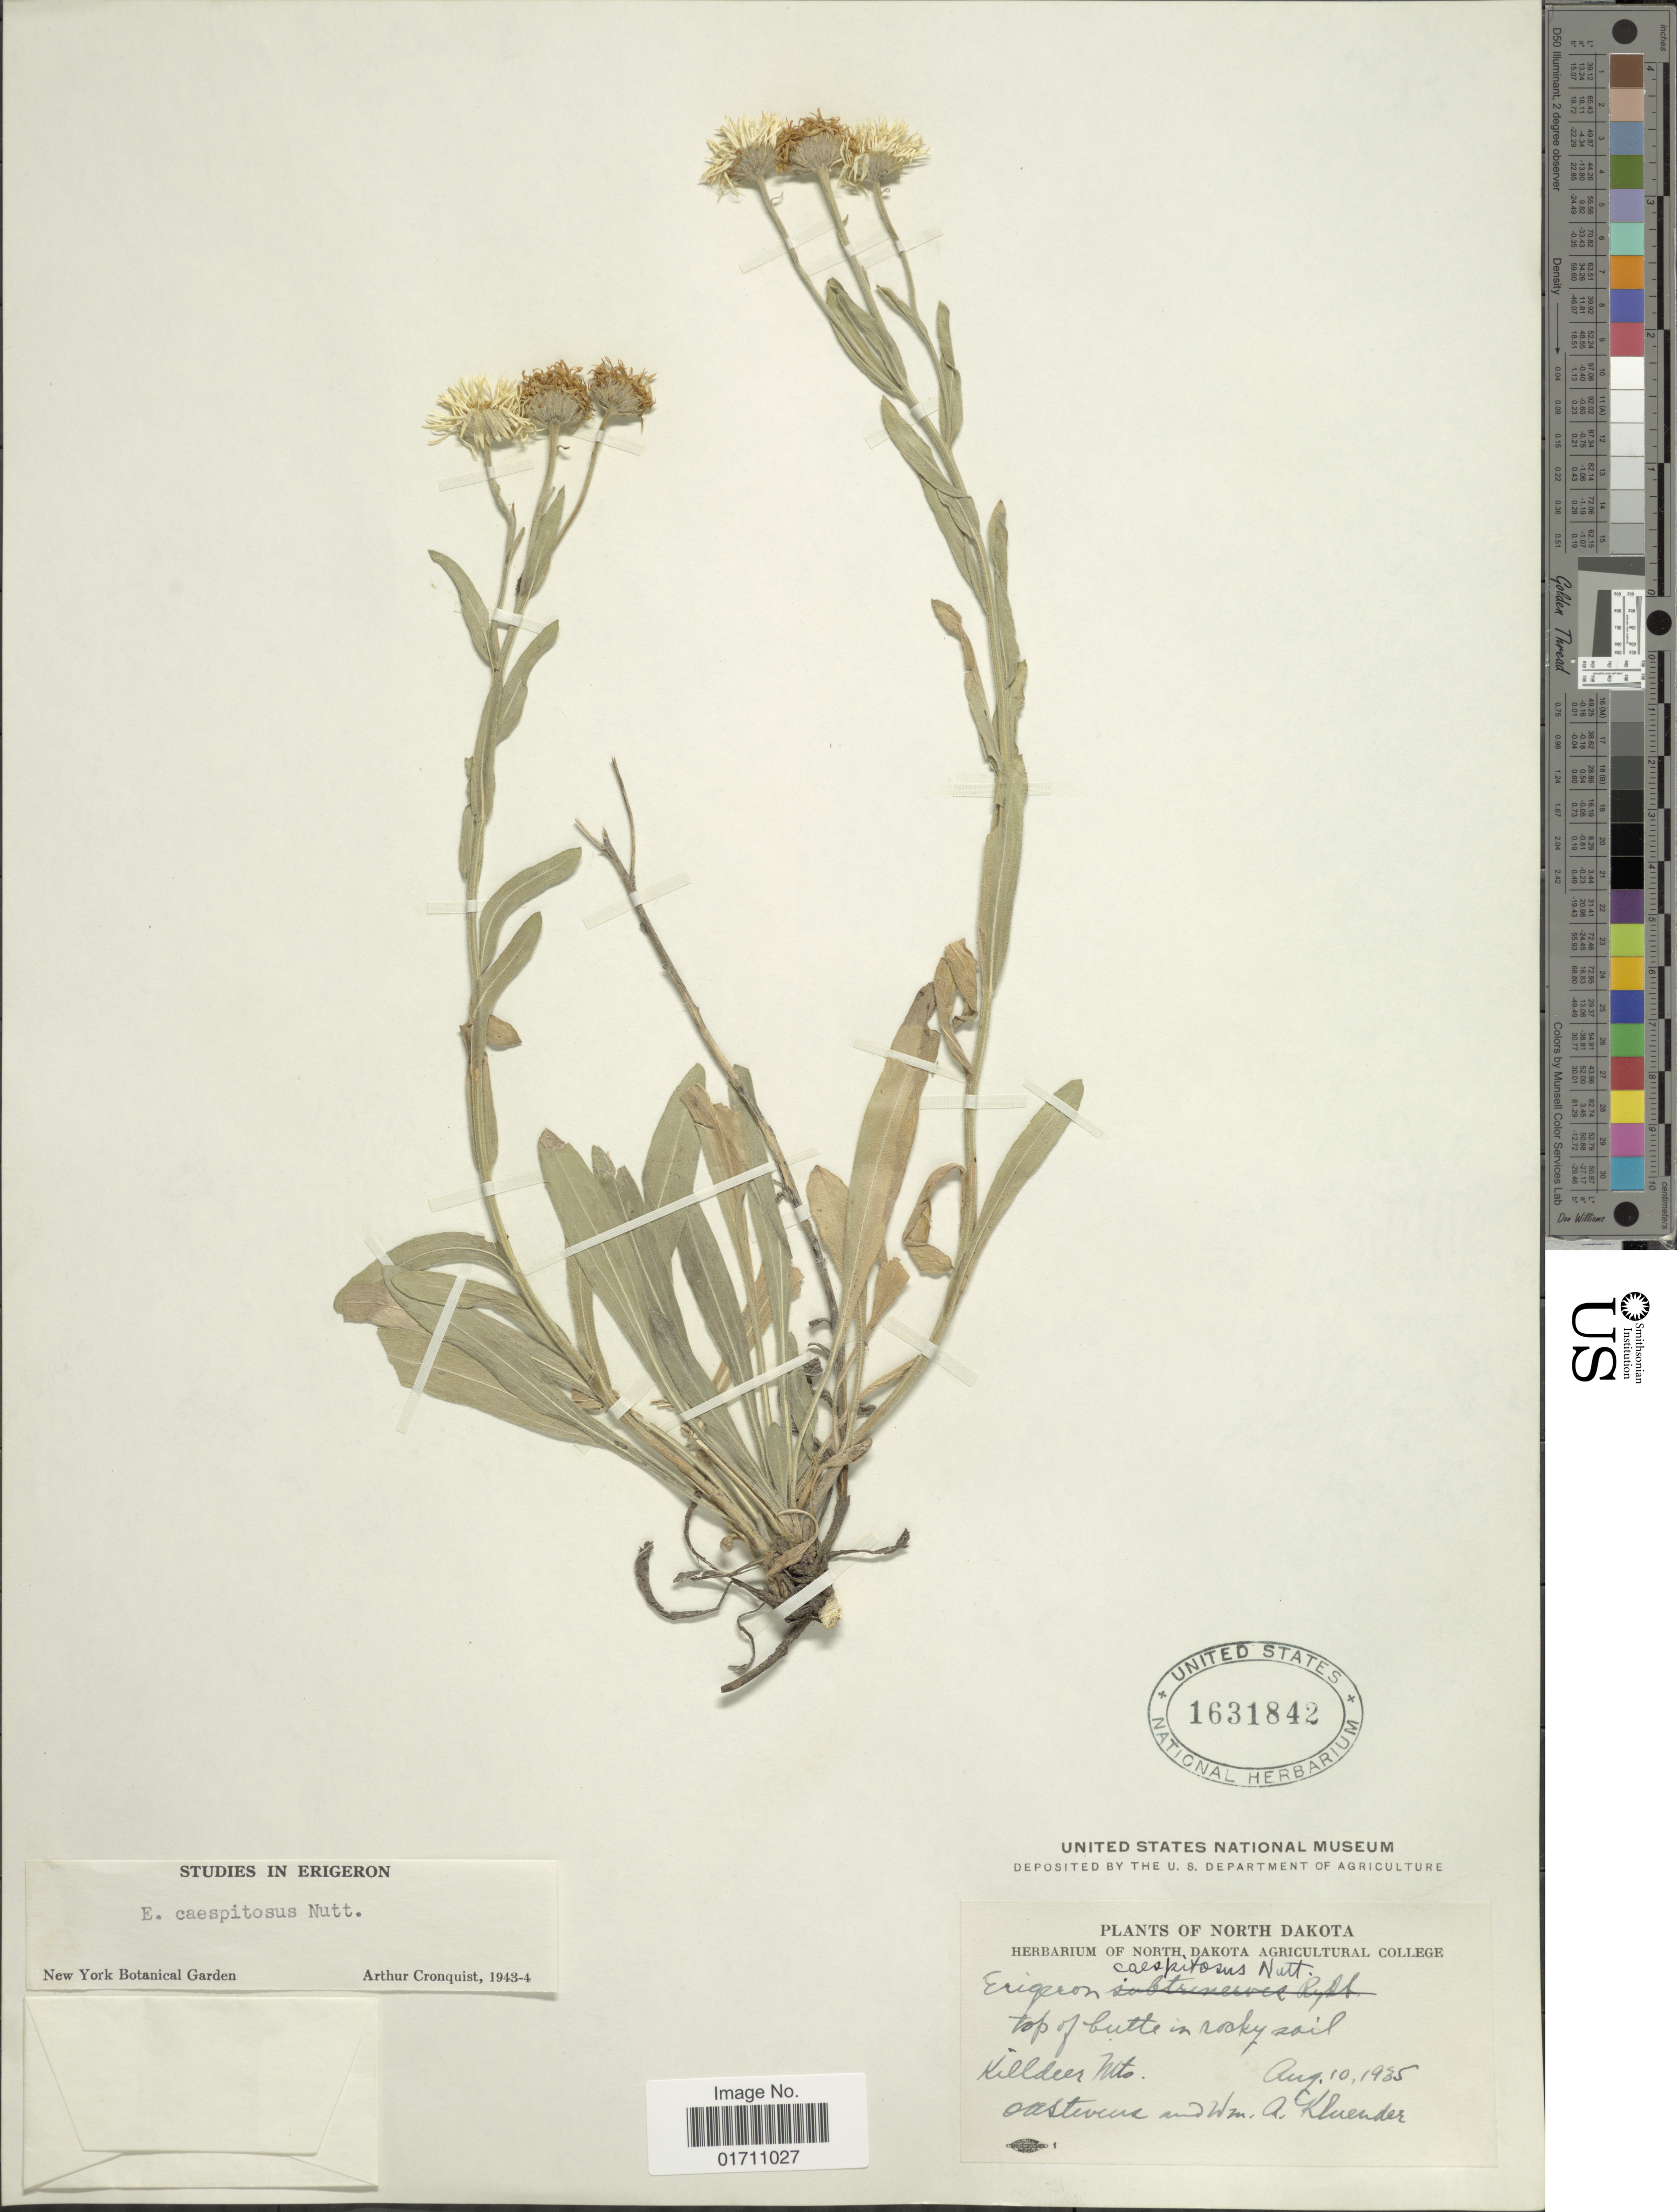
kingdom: Plantae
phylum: Tracheophyta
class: Magnoliopsida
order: Asterales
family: Asteraceae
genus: Erigeron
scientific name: Erigeron caespitosus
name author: Nutt.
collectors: O. A. Stevens & W. Kluender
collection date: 1935-08-10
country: United States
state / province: North Dakota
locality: Top of butte in rocky soil, Killdeer Mts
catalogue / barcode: US 1631842